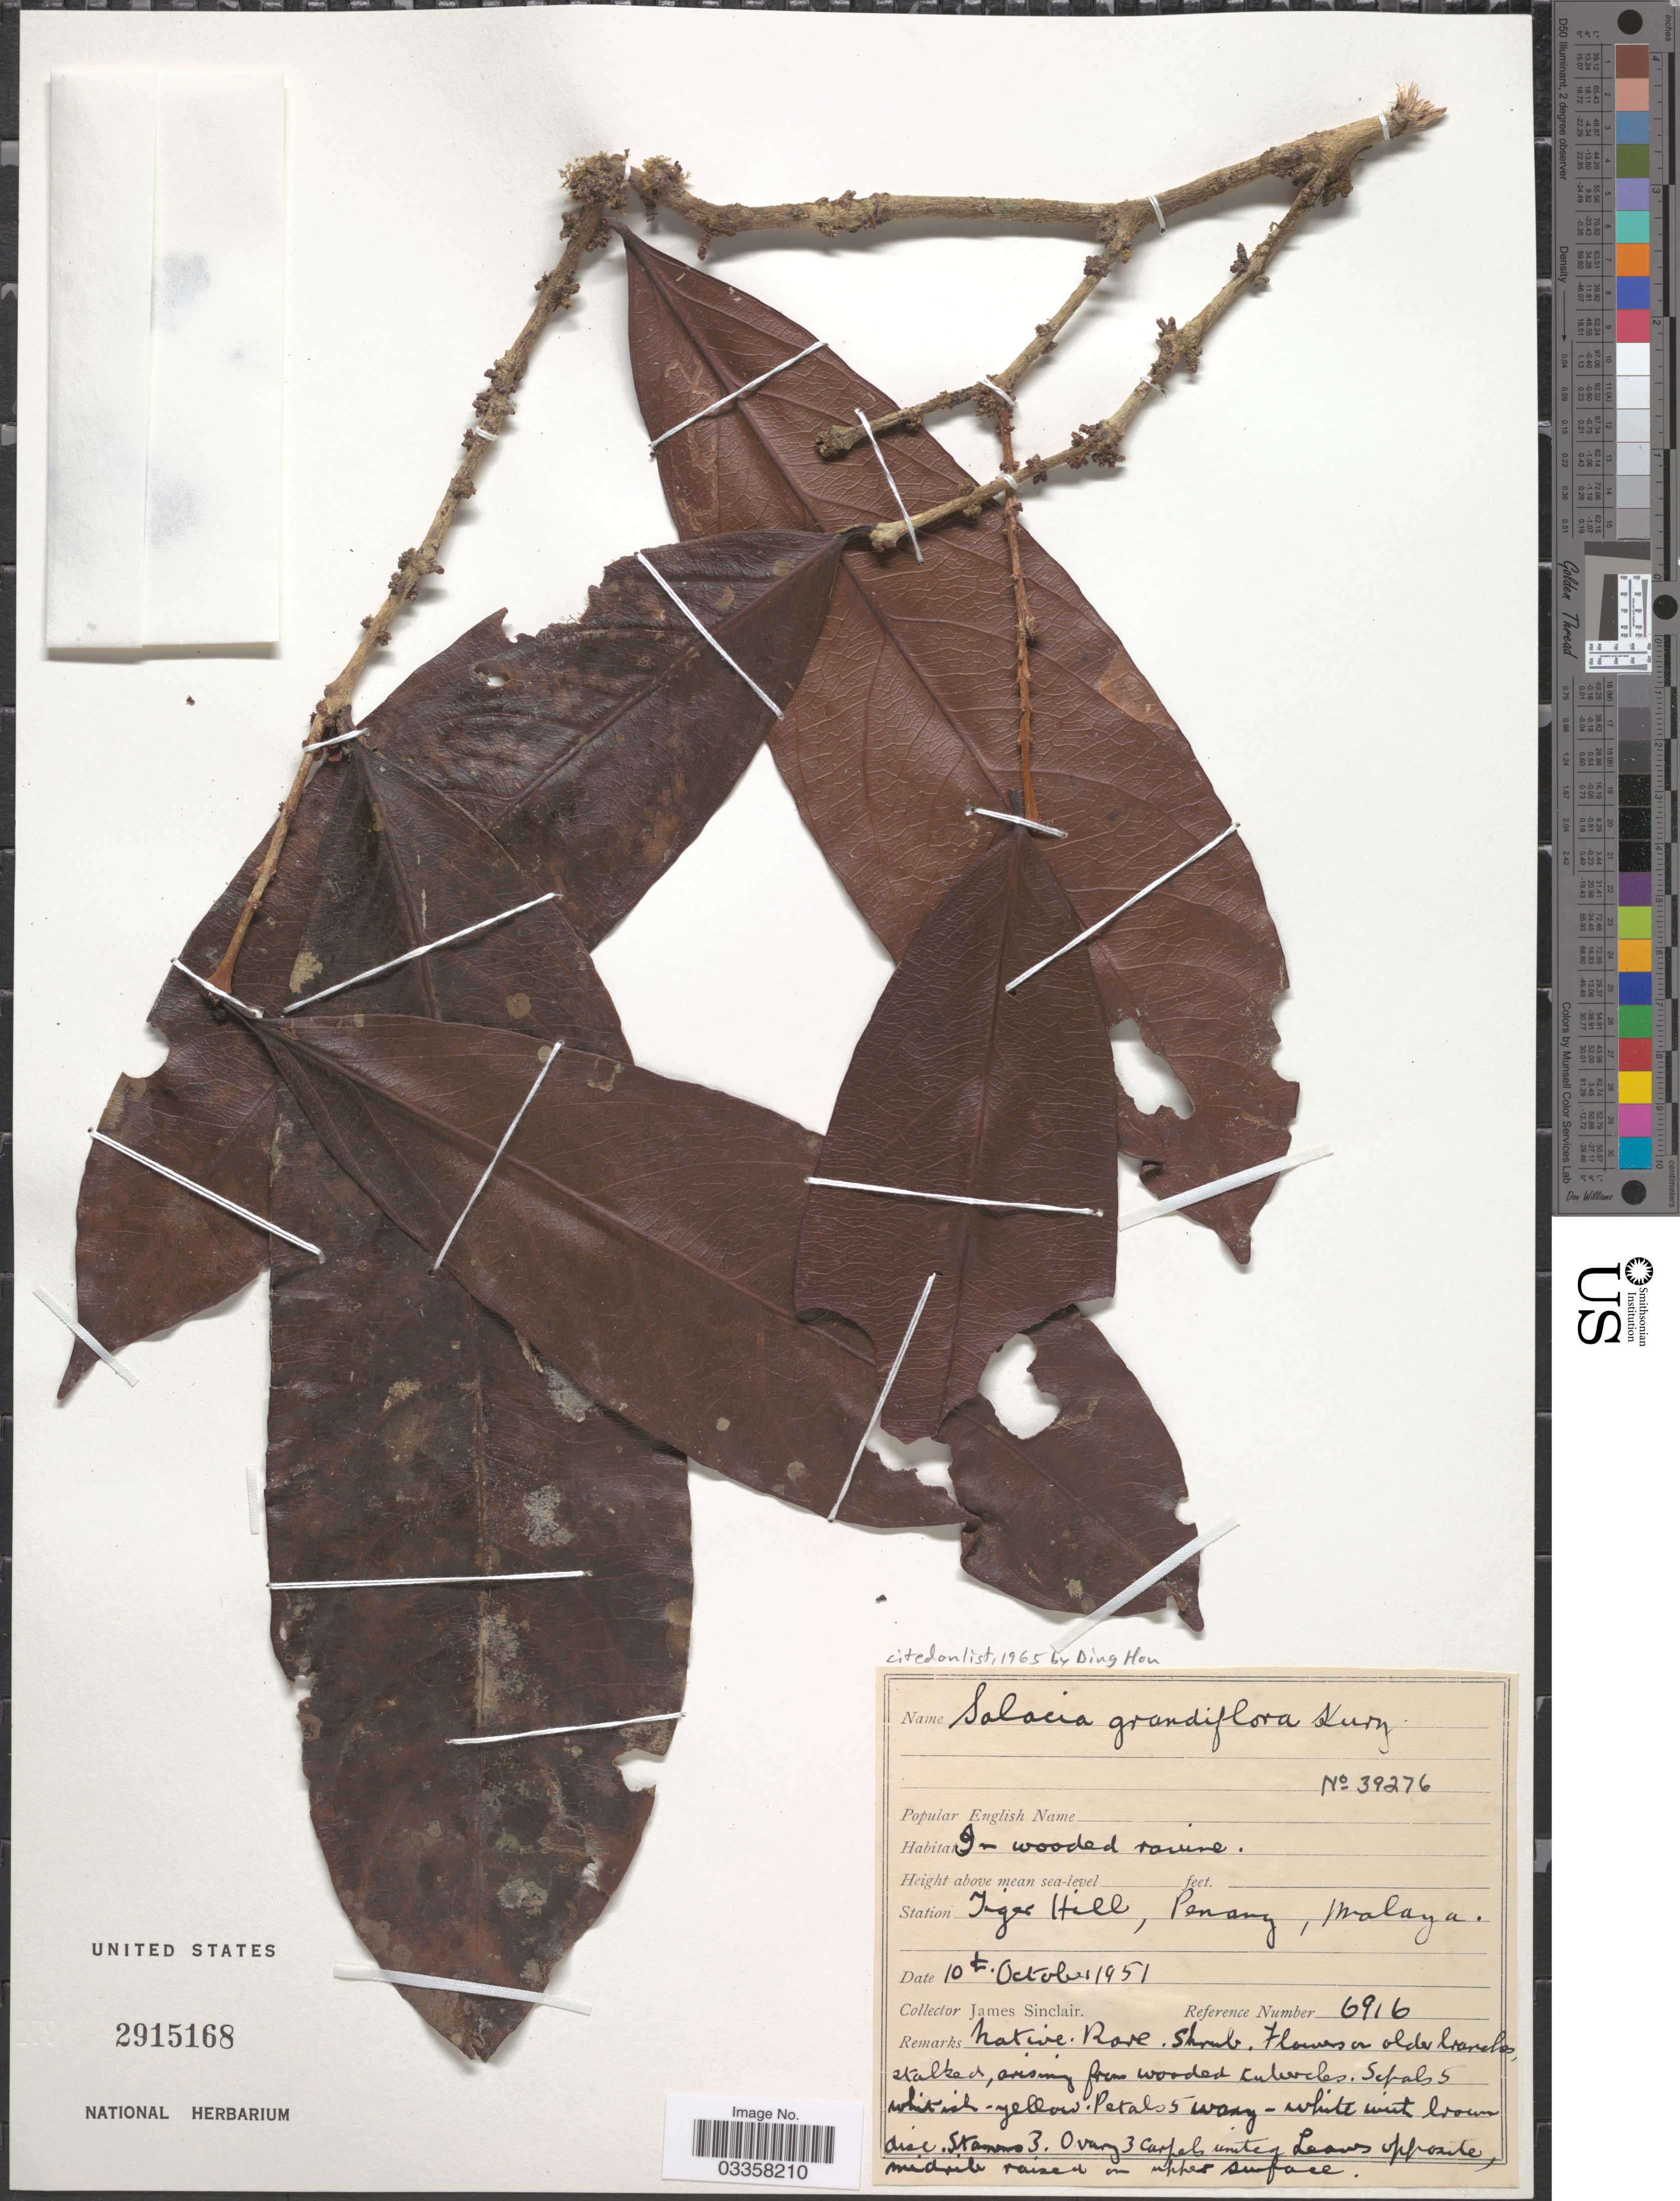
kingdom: Plantae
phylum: Tracheophyta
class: Magnoliopsida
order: Celastrales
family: Celastraceae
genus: Salacia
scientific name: Salacia grandifolia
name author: (Mart.) G. Don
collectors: J. Sinclair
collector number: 39276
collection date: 1951-10-10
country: Malaysia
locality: Station Tiger Hill, Penang, Malaya.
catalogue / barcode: US 2915168